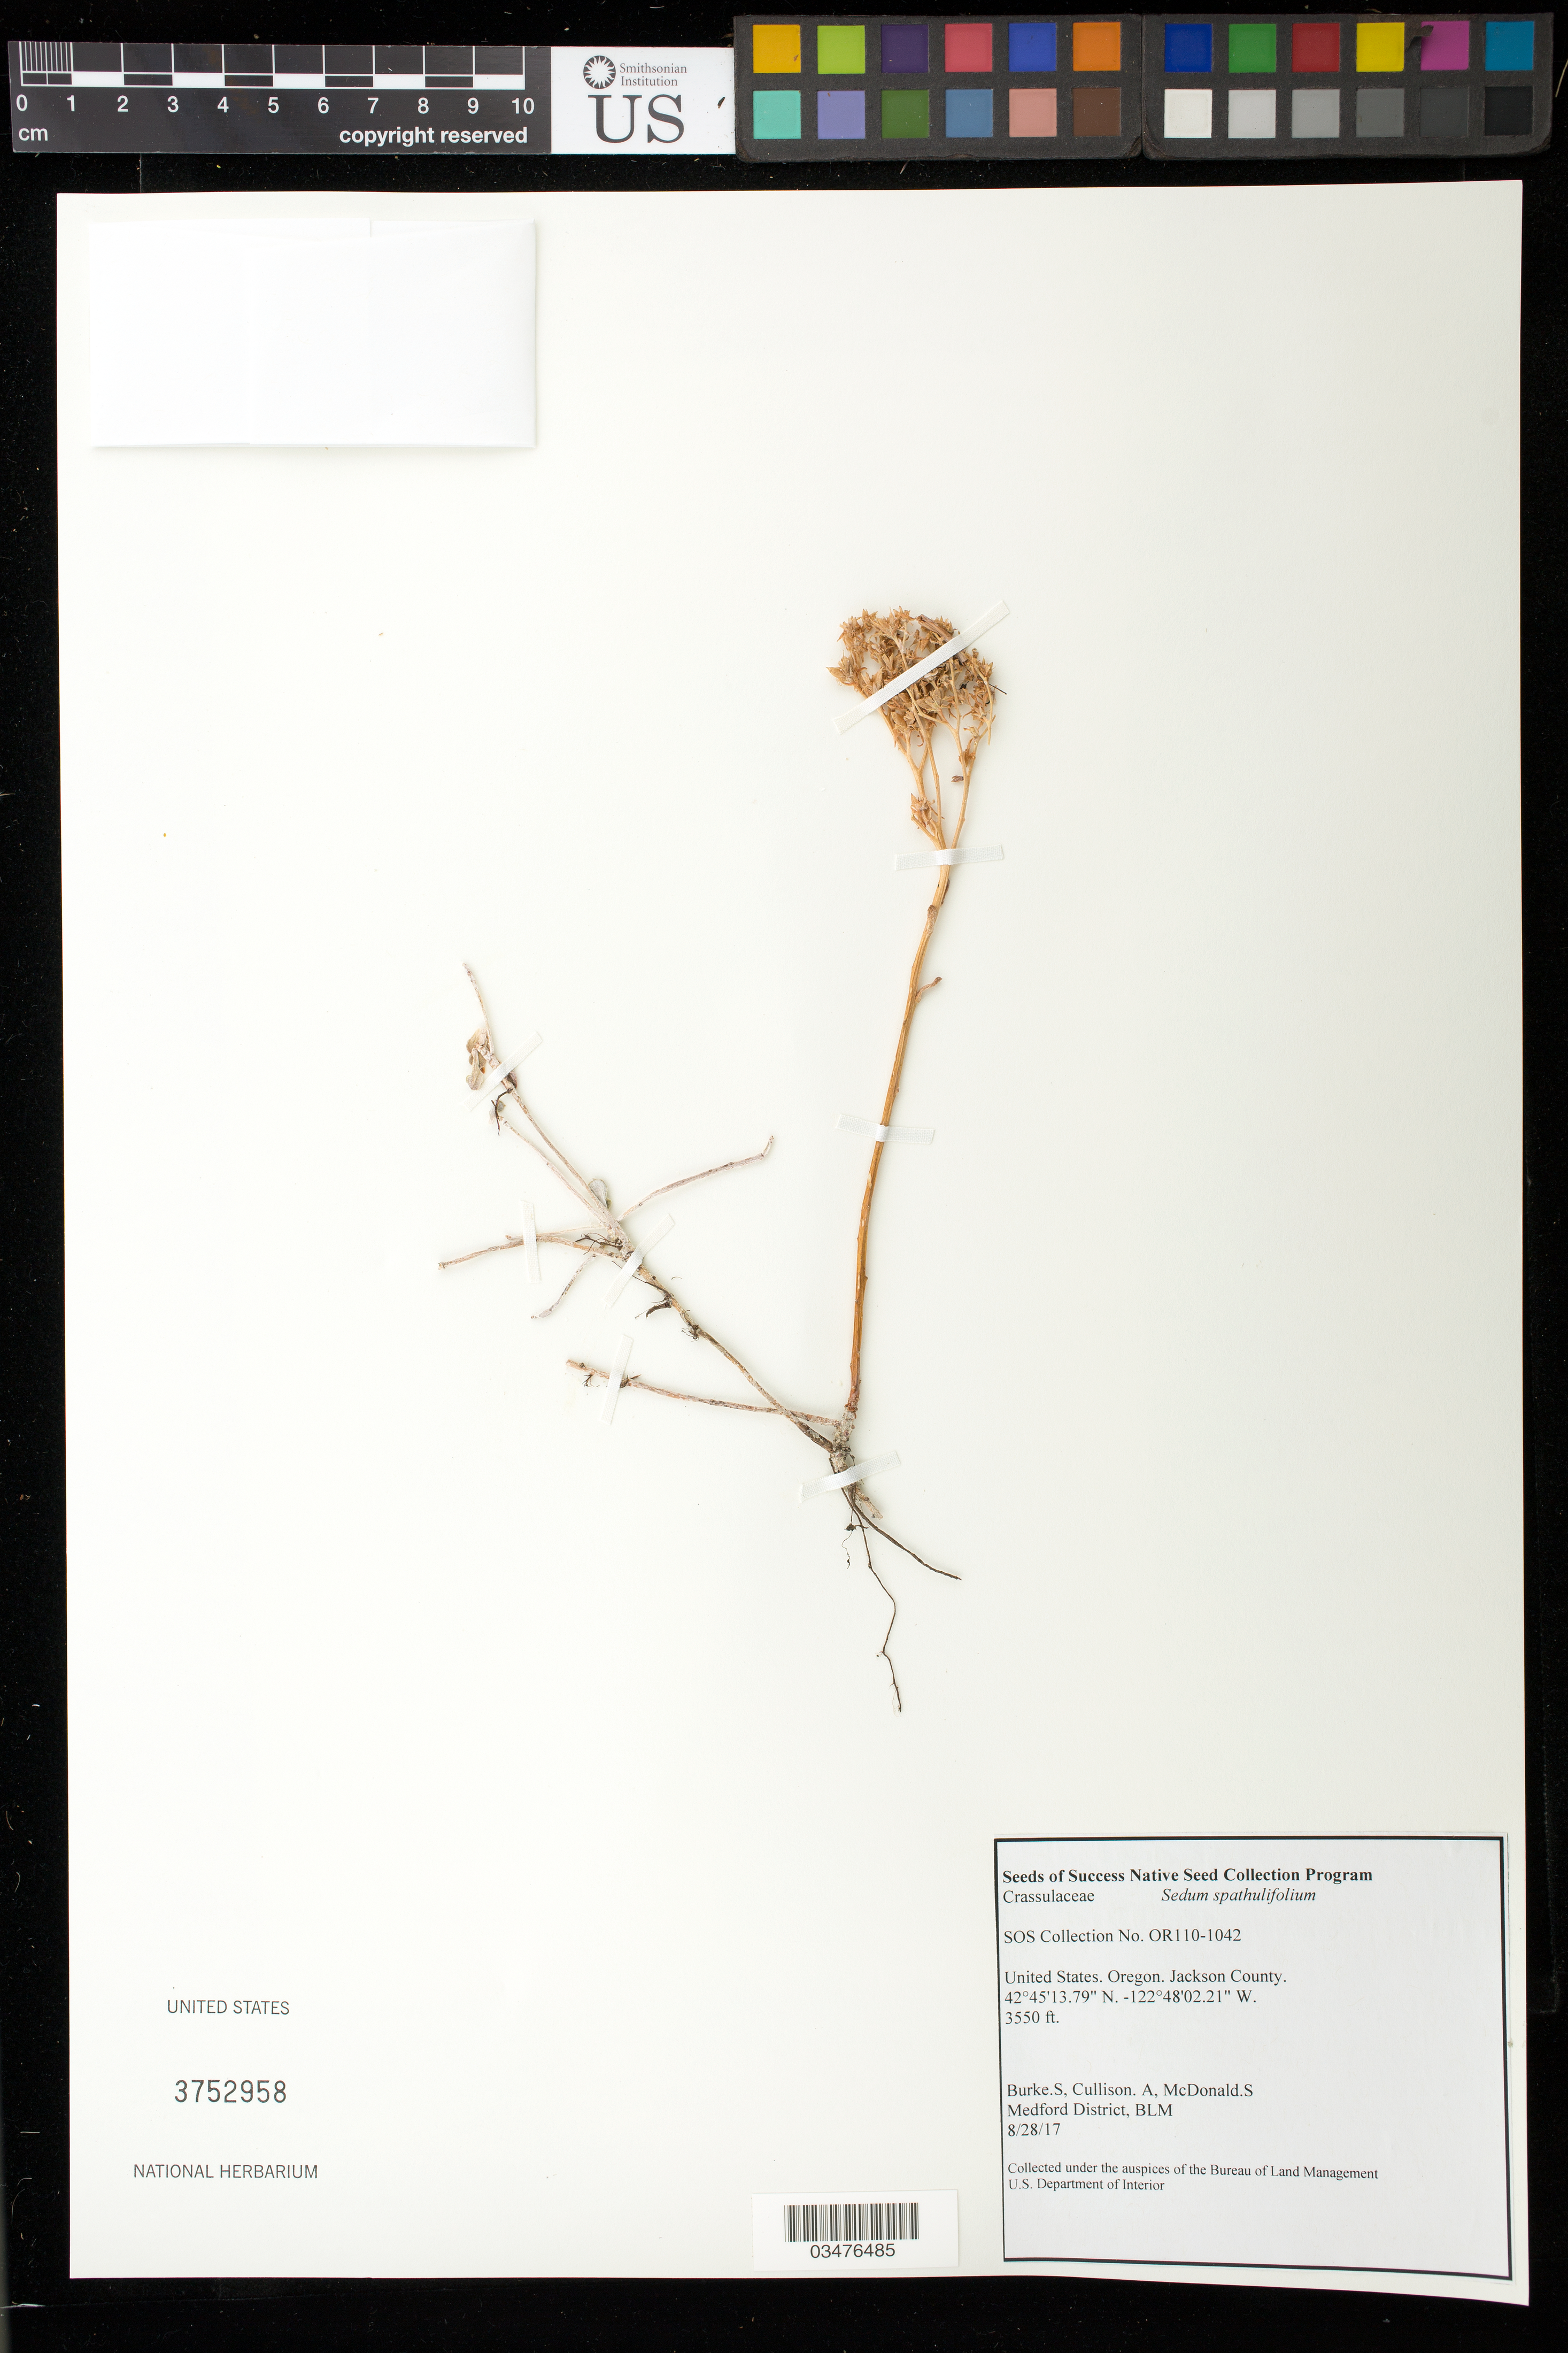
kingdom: Plantae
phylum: Tracheophyta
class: Magnoliopsida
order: Saxifragales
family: Crassulaceae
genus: Sedum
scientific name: Sedum spathulifolium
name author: Hook.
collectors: S. Burke, A. Cullison & S. McDonald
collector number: OR110-1042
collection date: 2017-08-28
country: United States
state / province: Oregon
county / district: Jackson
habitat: Rocky moss covered outcrop in moist mountainous area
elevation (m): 1082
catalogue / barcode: US 3752958